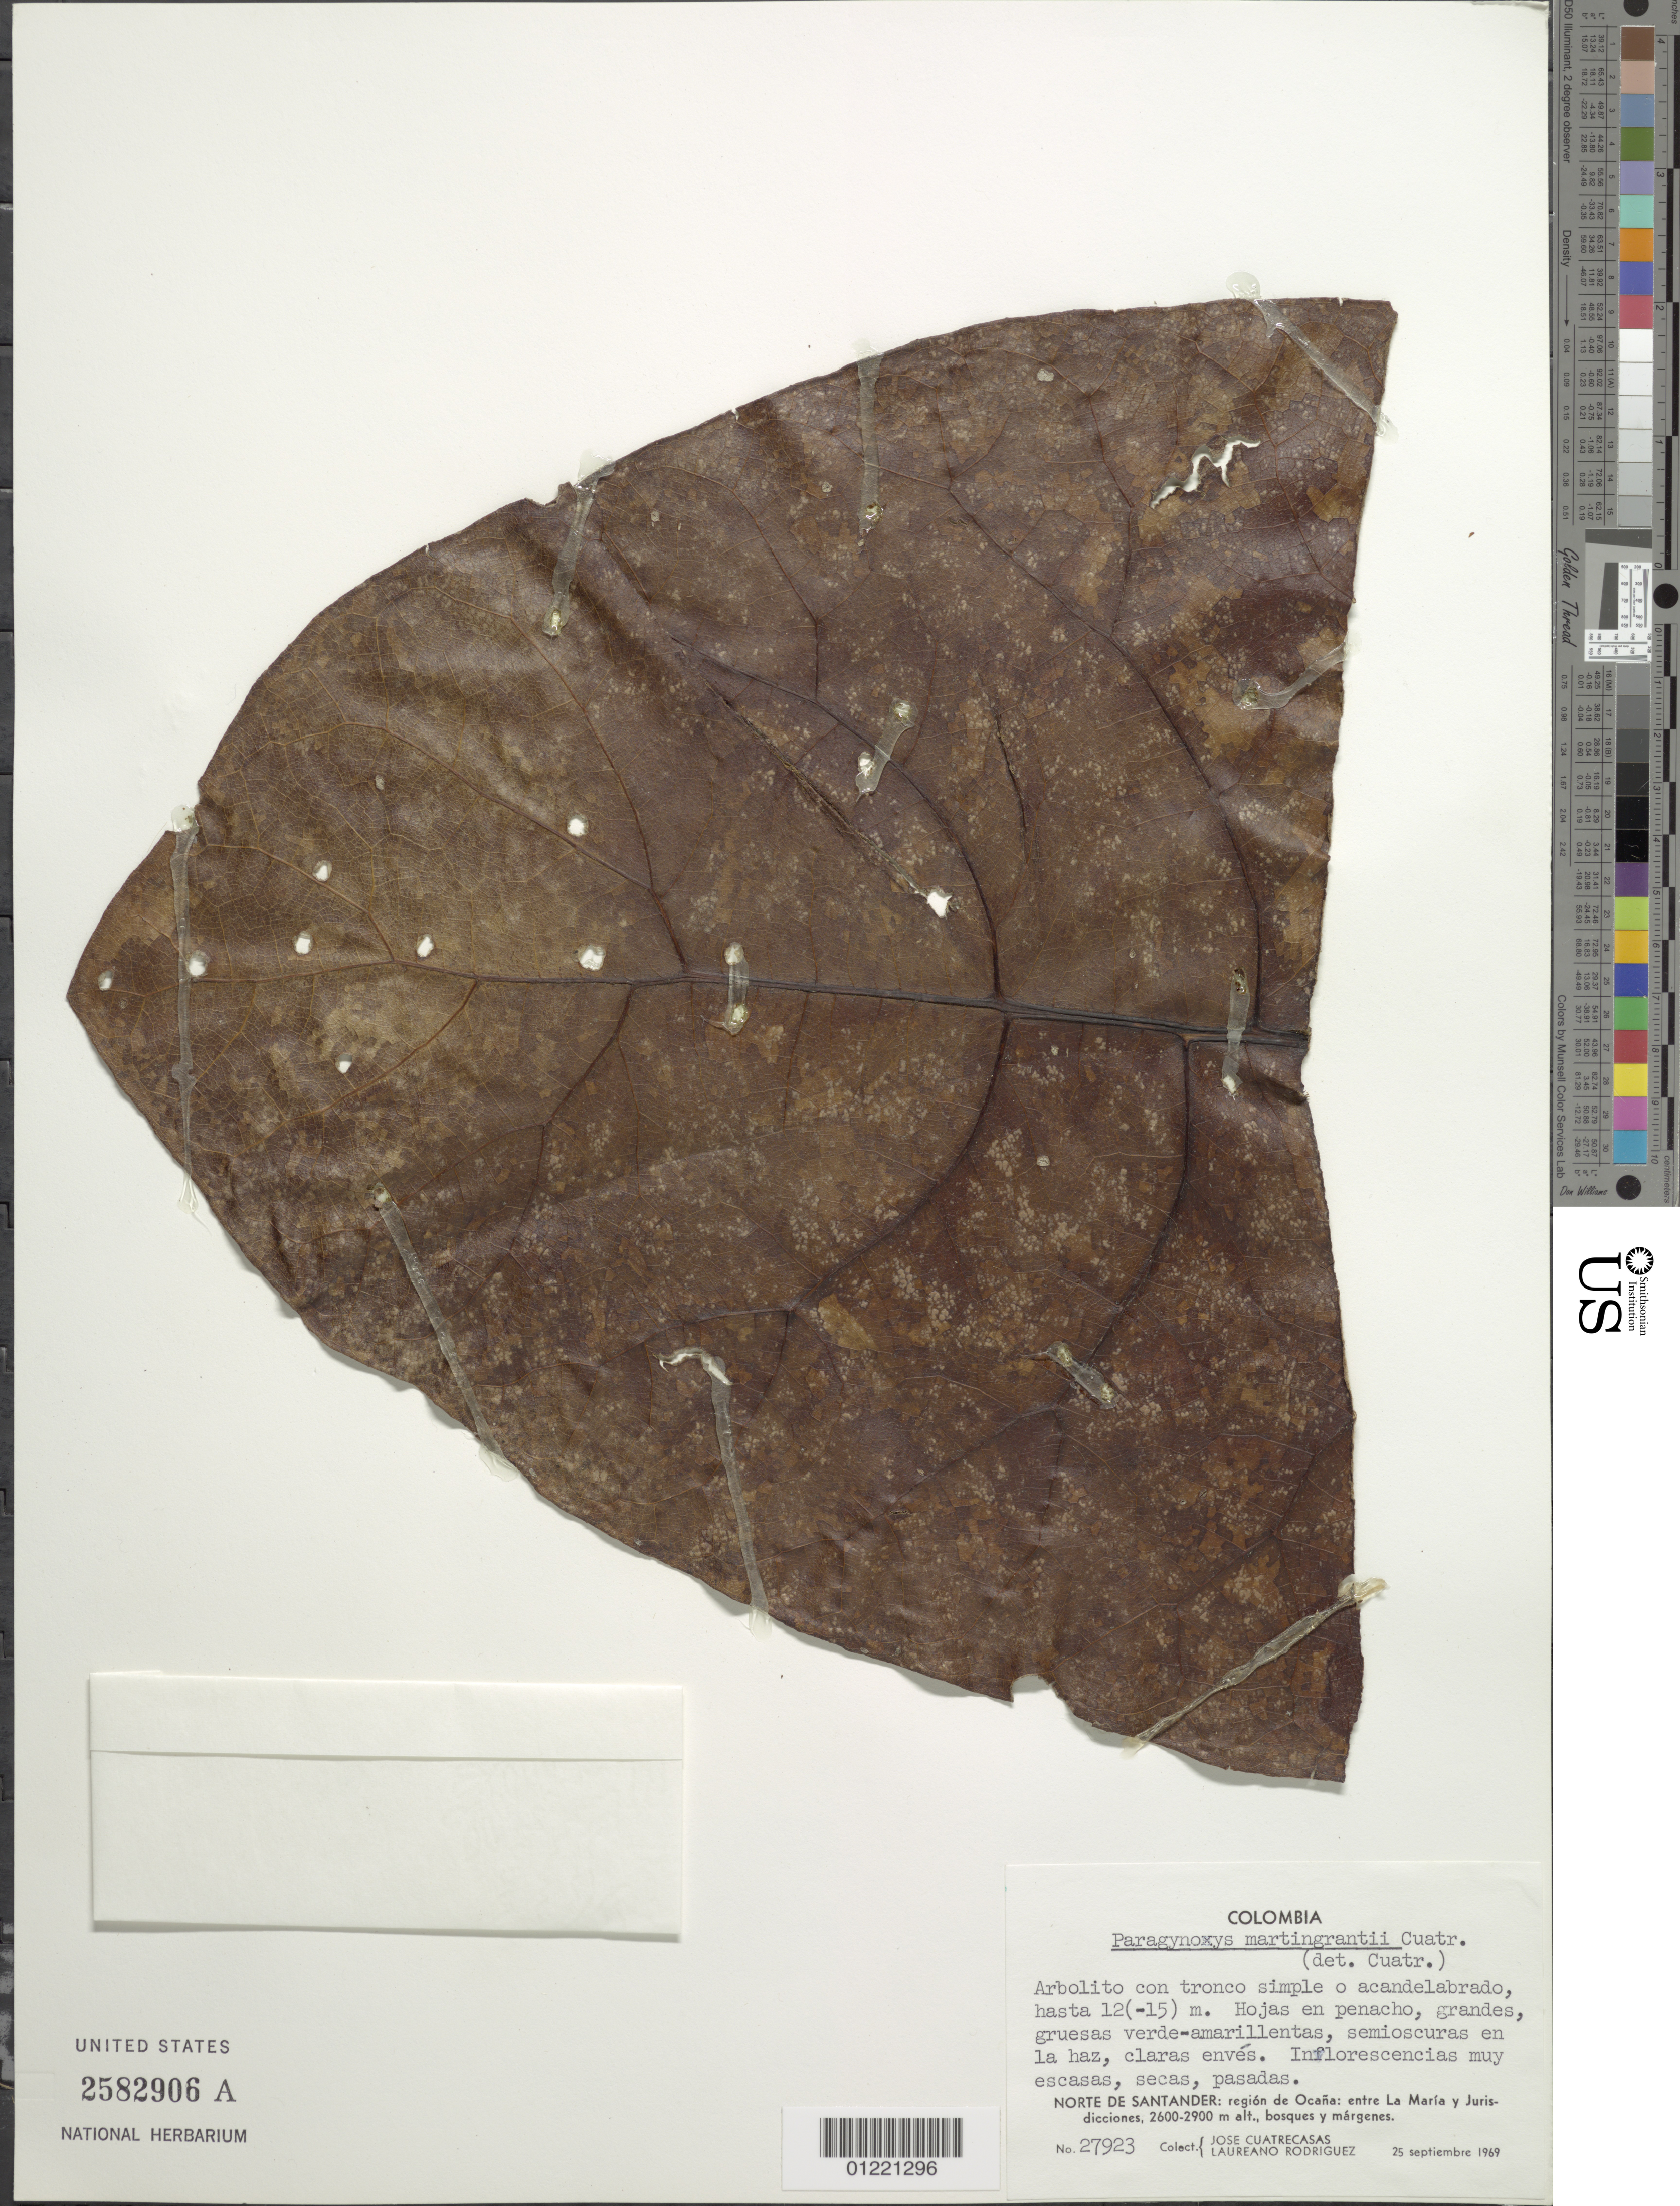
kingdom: Plantae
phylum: Tracheophyta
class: Magnoliopsida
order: Asterales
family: Asteraceae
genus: Paragynoxys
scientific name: Paragynoxys martingrantii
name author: Cuatrec.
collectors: J. Cuatrecasas & L. Rodriguez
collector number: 27923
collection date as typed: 25 Sep 1969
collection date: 1969-09-25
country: Colombia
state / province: Norte de Santander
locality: Región de Ocaña, entre la Maria y Jurisdicciones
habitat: bosques y márgenes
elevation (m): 2600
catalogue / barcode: US 2582906A